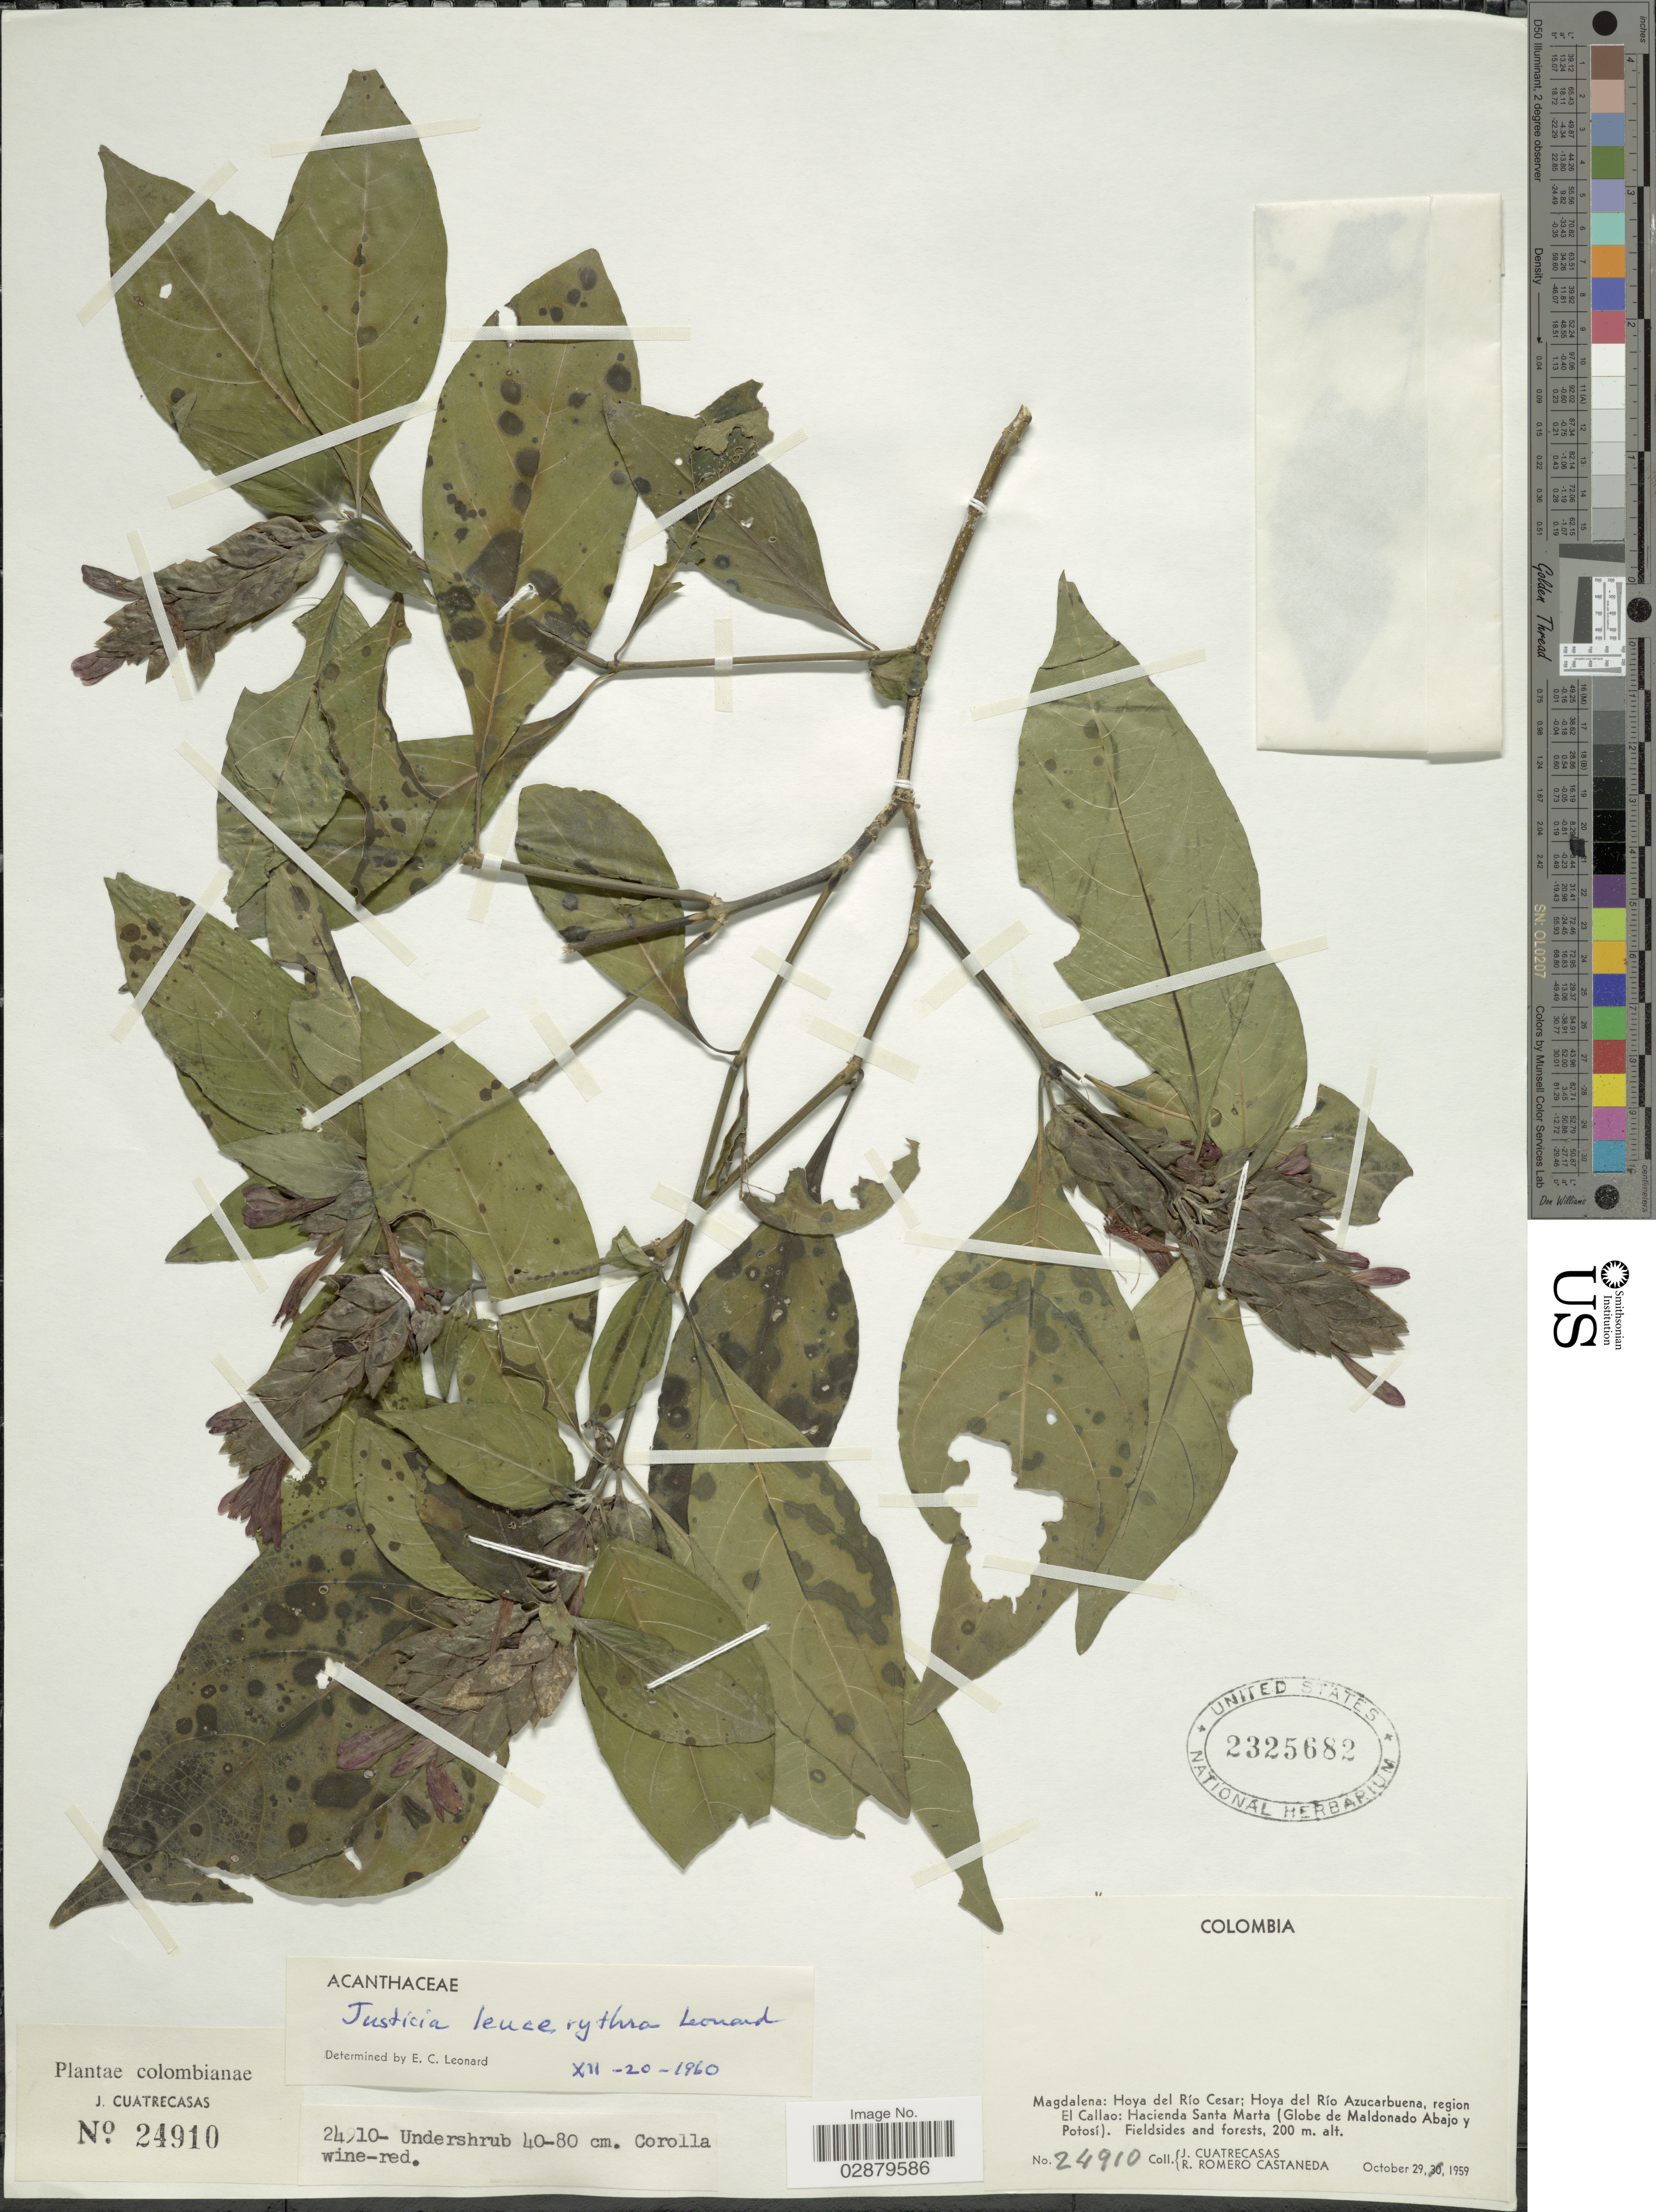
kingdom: Plantae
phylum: Tracheophyta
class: Magnoliopsida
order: Lamiales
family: Acanthaceae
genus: Justicia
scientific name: Justicia leucerythra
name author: Leonard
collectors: J. Cuatrecasas & R. Romero Castañeda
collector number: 24910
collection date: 1959-10-29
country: Colombia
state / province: Magdalena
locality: Hoya del Río Cesar; Hoya del Río Azucarbuena, region El Callao: Hacienda Santa Marta (Globe de Maldonado Abajo y Potosí).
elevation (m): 200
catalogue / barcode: US 2325682